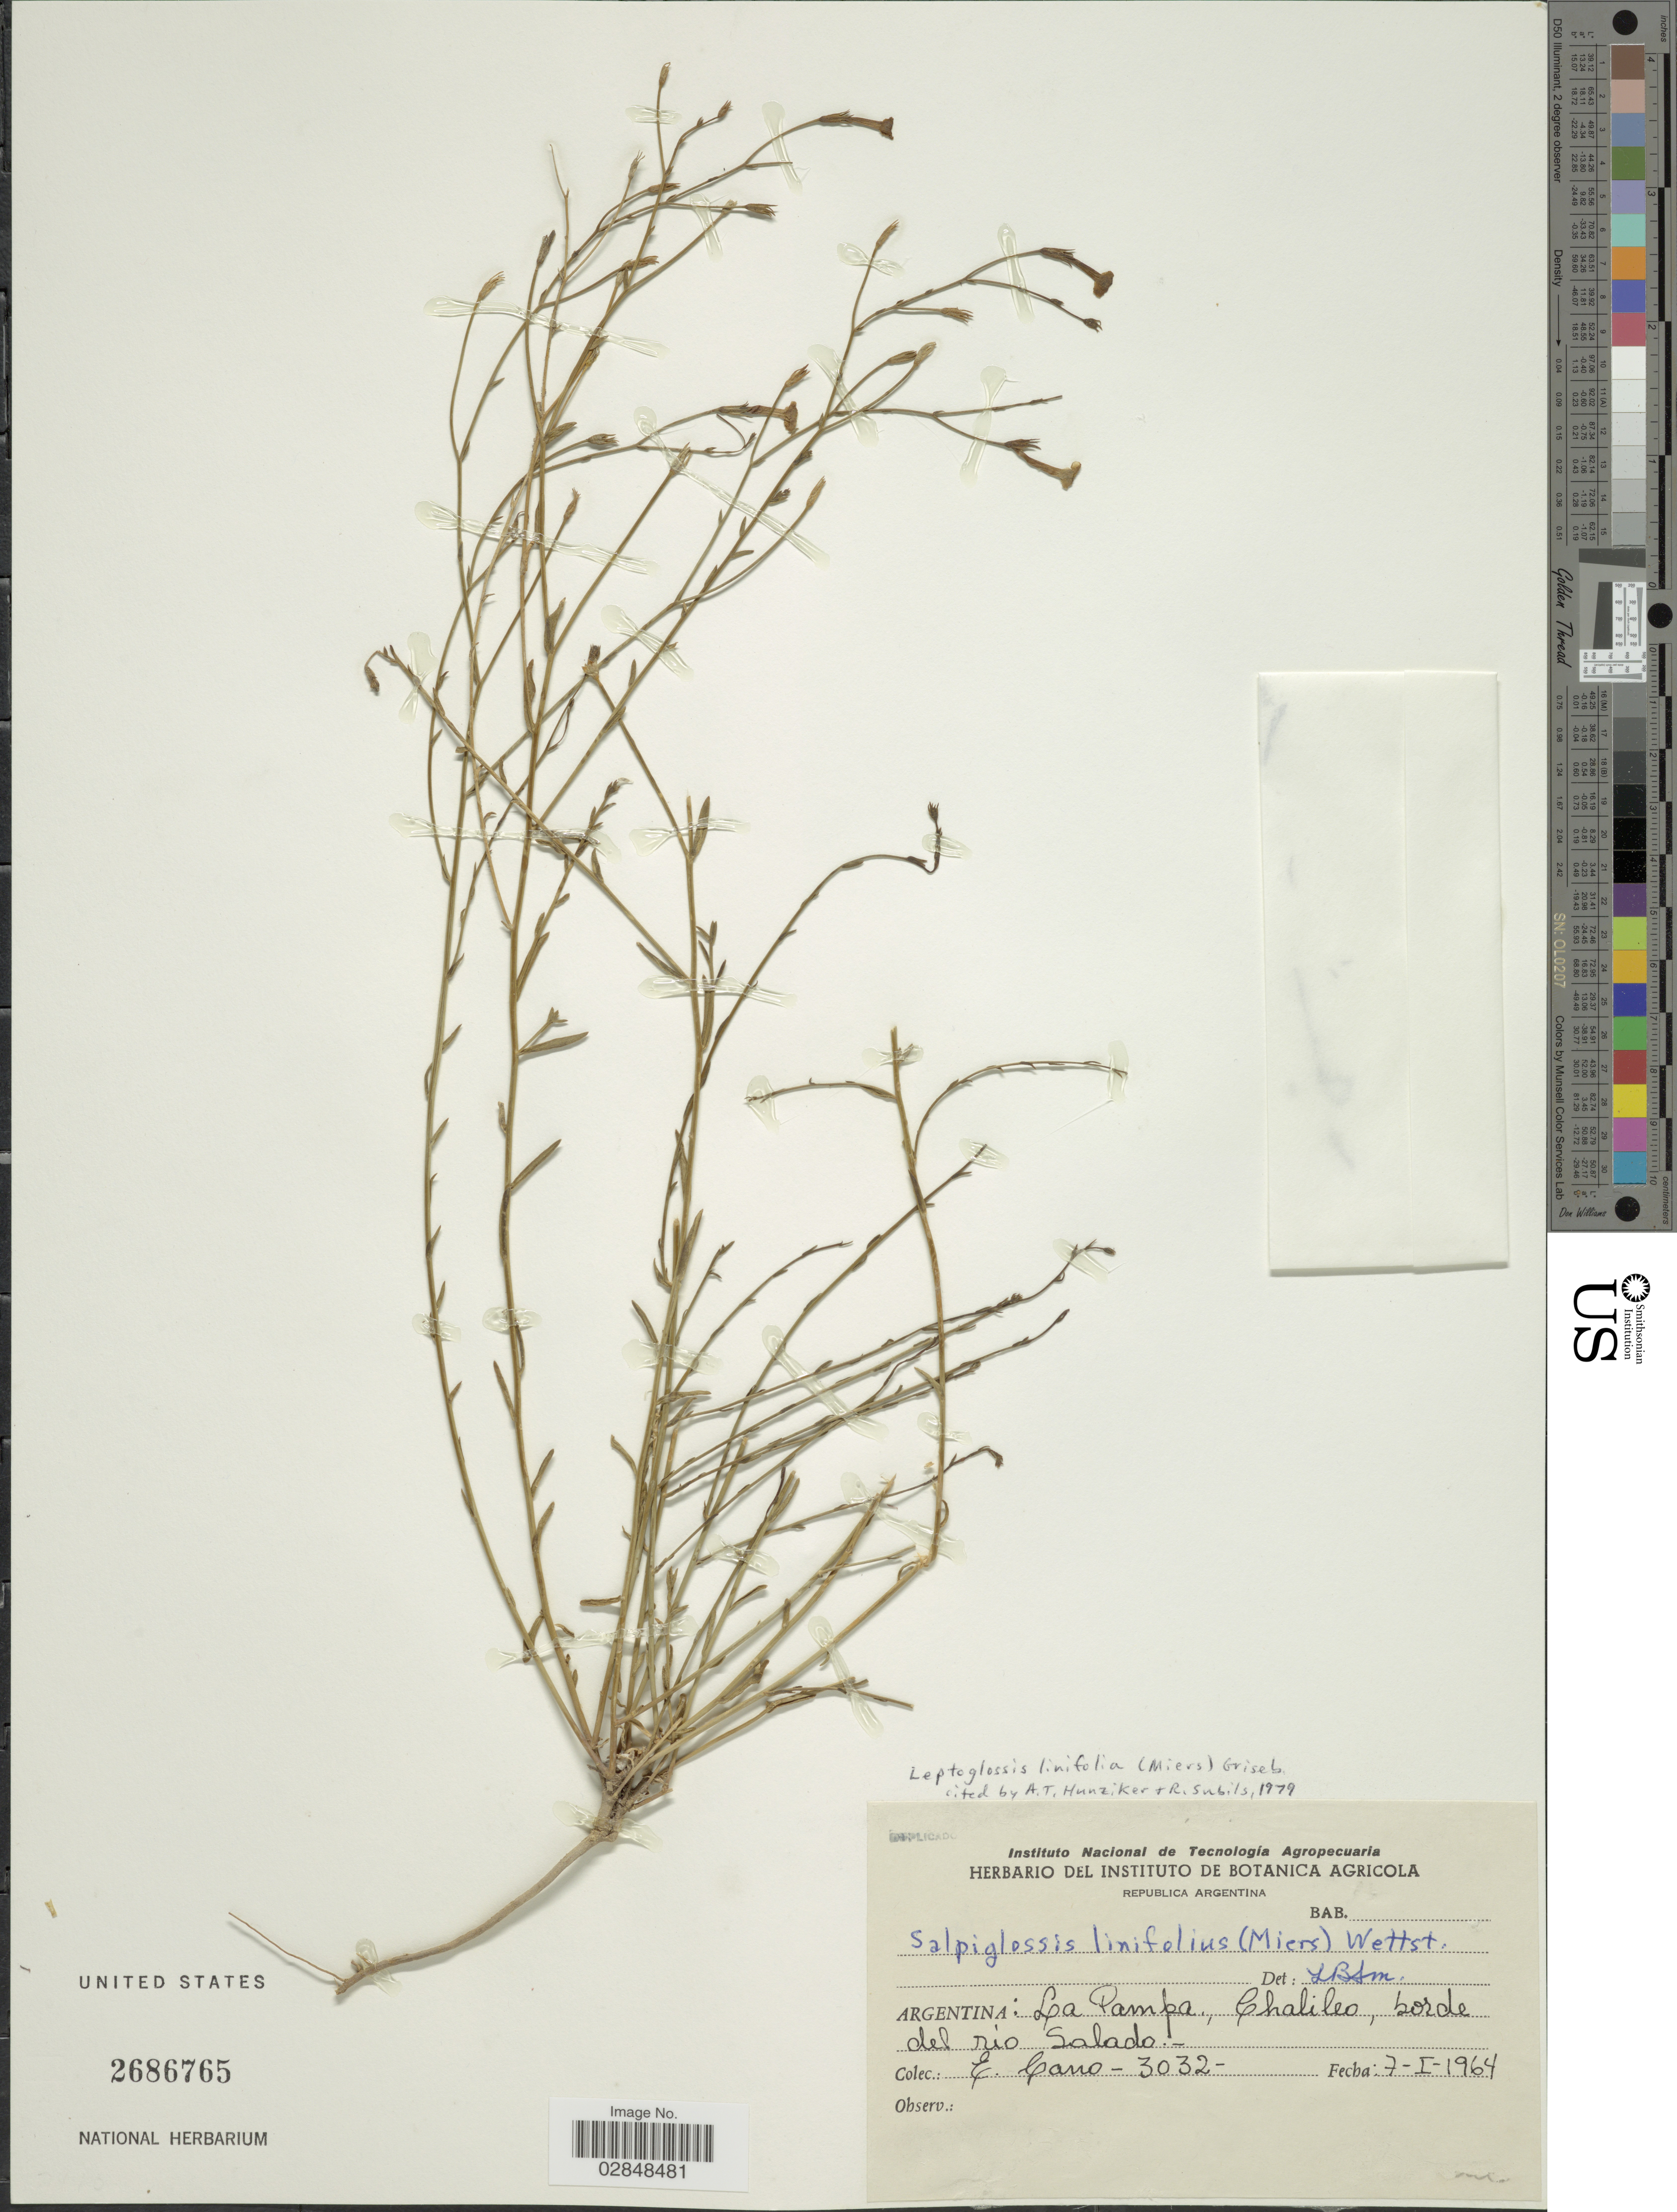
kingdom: Plantae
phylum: Tracheophyta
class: Magnoliopsida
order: Solanales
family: Solanaceae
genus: Leptoglossis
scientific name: Leptoglossis linifolia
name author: Benth. & Hook. f.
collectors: E. Cano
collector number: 3032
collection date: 1964-01-07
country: Argentina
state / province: La Pampa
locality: Chalileo, borde del rio Salado.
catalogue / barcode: US 2686765